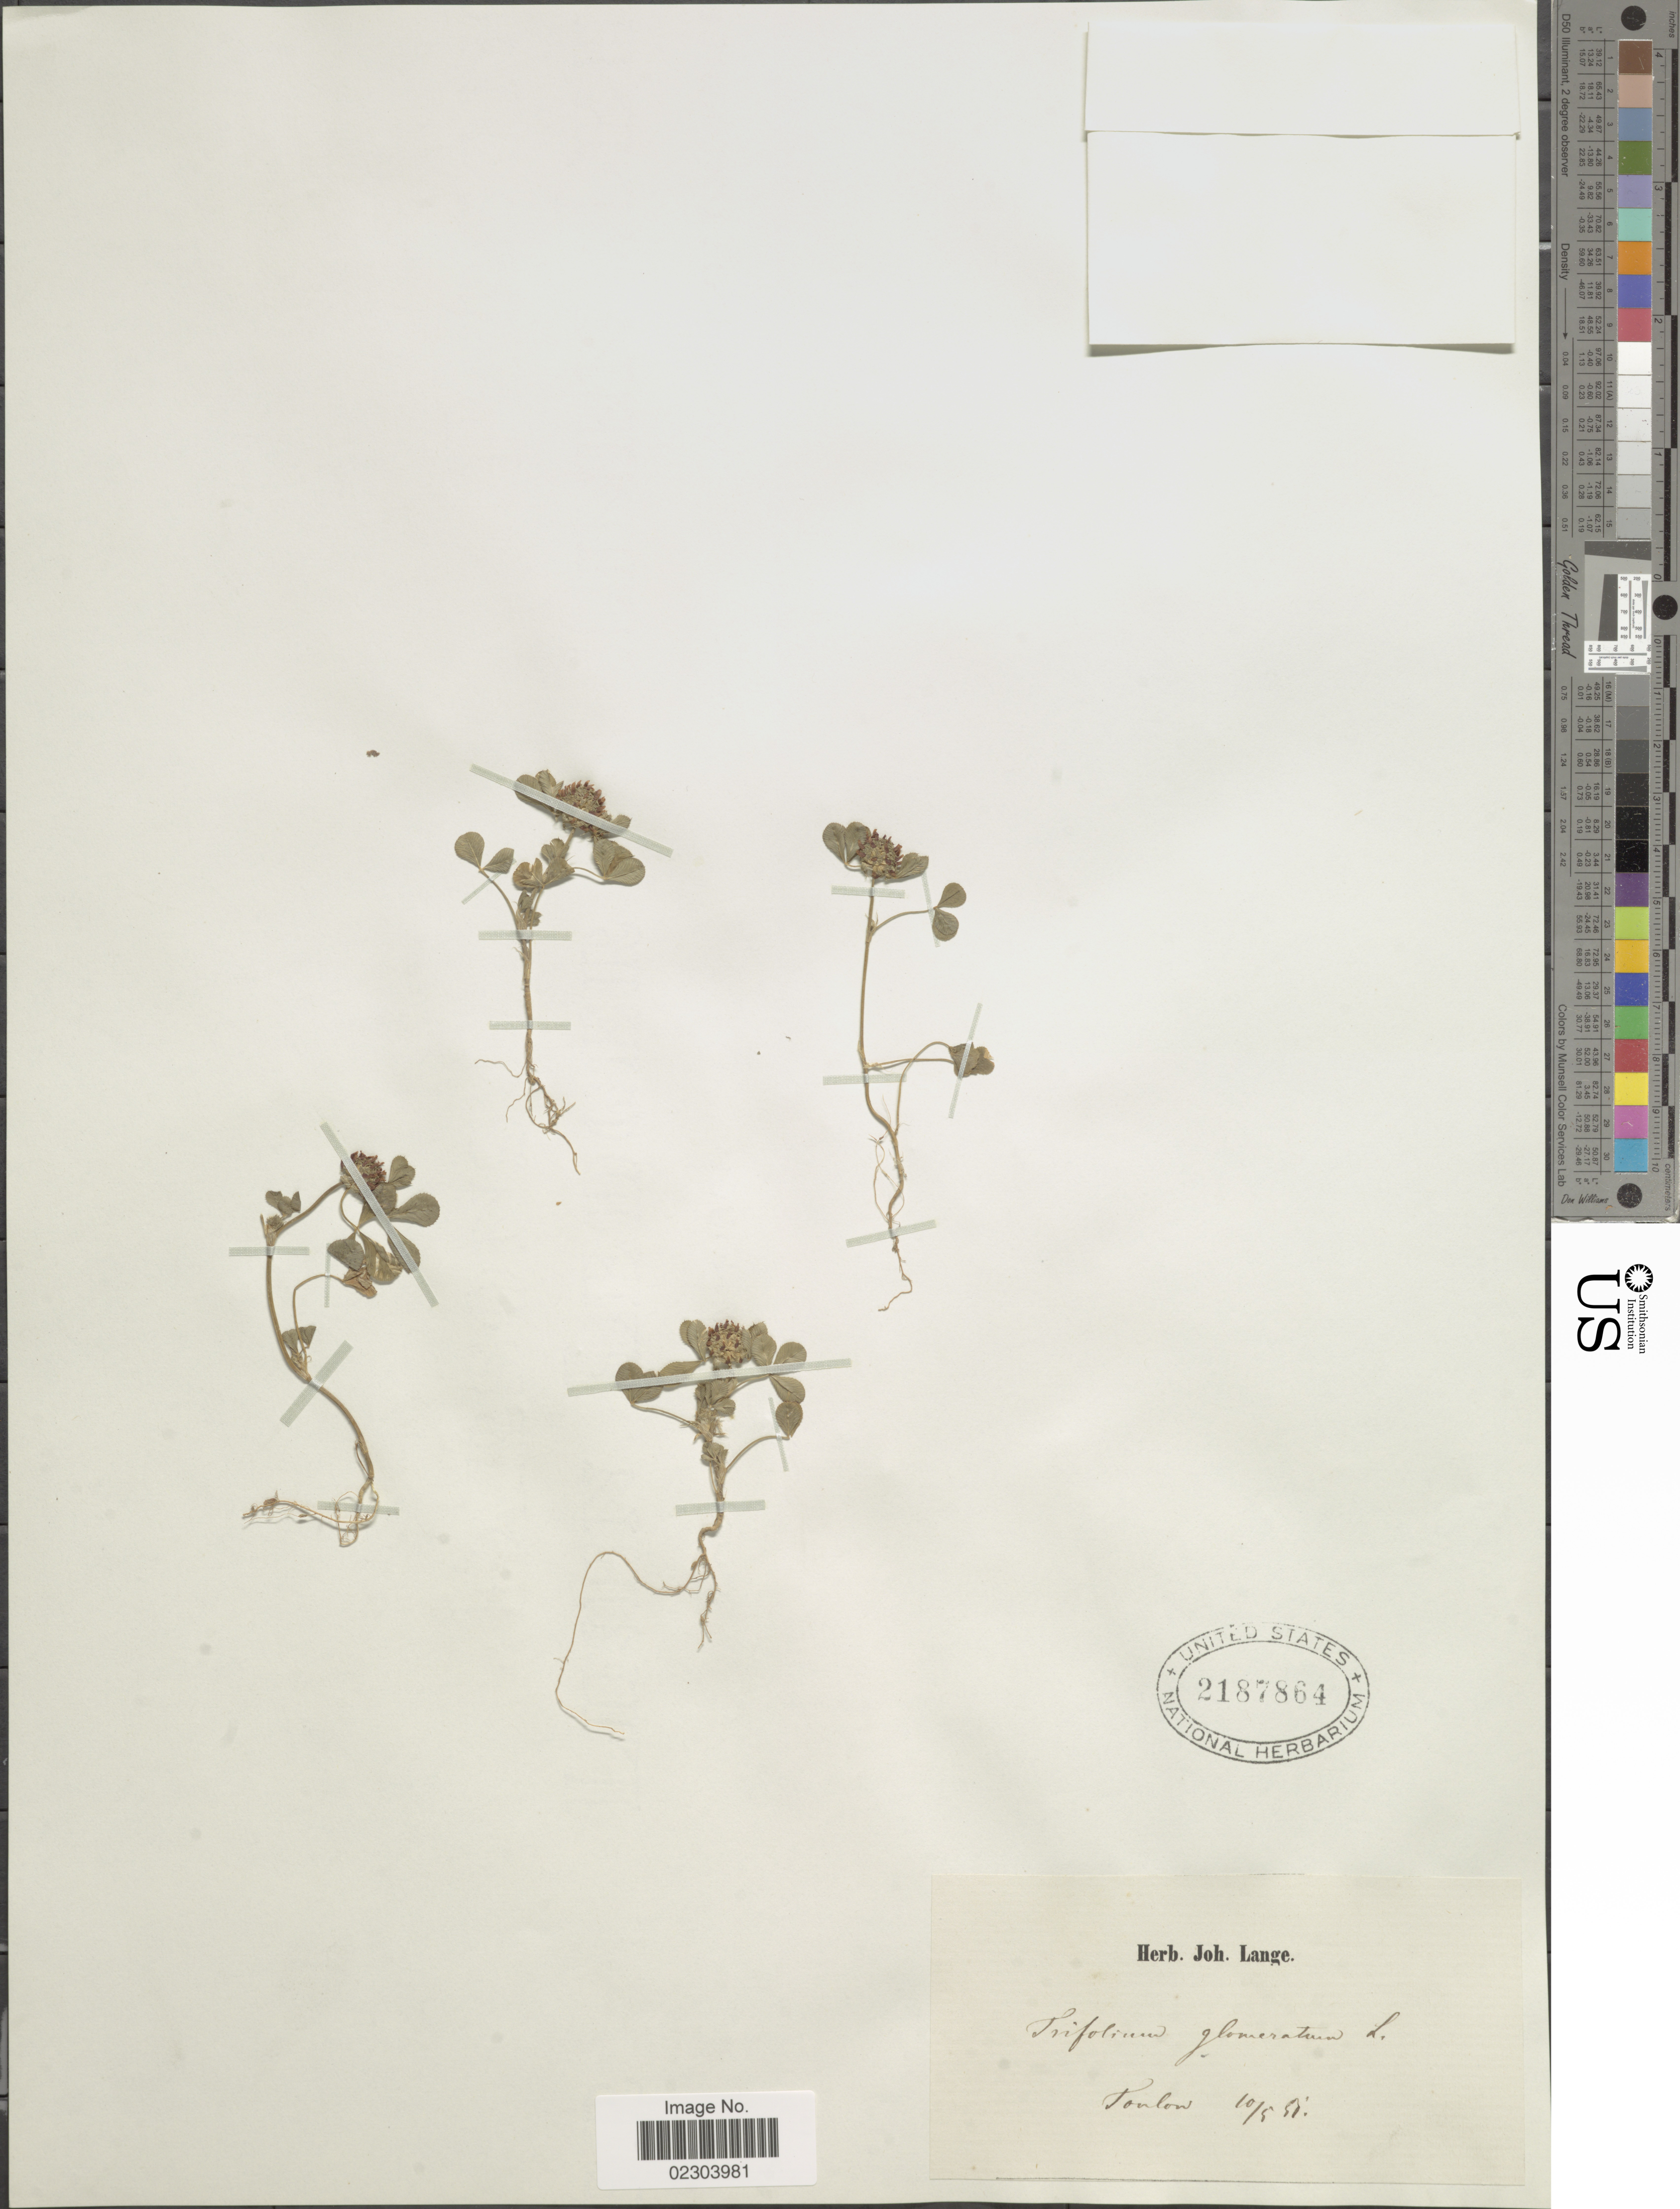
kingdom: Plantae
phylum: Tracheophyta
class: Magnoliopsida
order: Fabales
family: Fabaceae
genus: Trifolium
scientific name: Trifolium glomeratum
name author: L.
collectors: ex herb. Joh. Lange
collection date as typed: Transcribed d/m/y: 10/5/51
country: France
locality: Toulon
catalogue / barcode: US 2187864